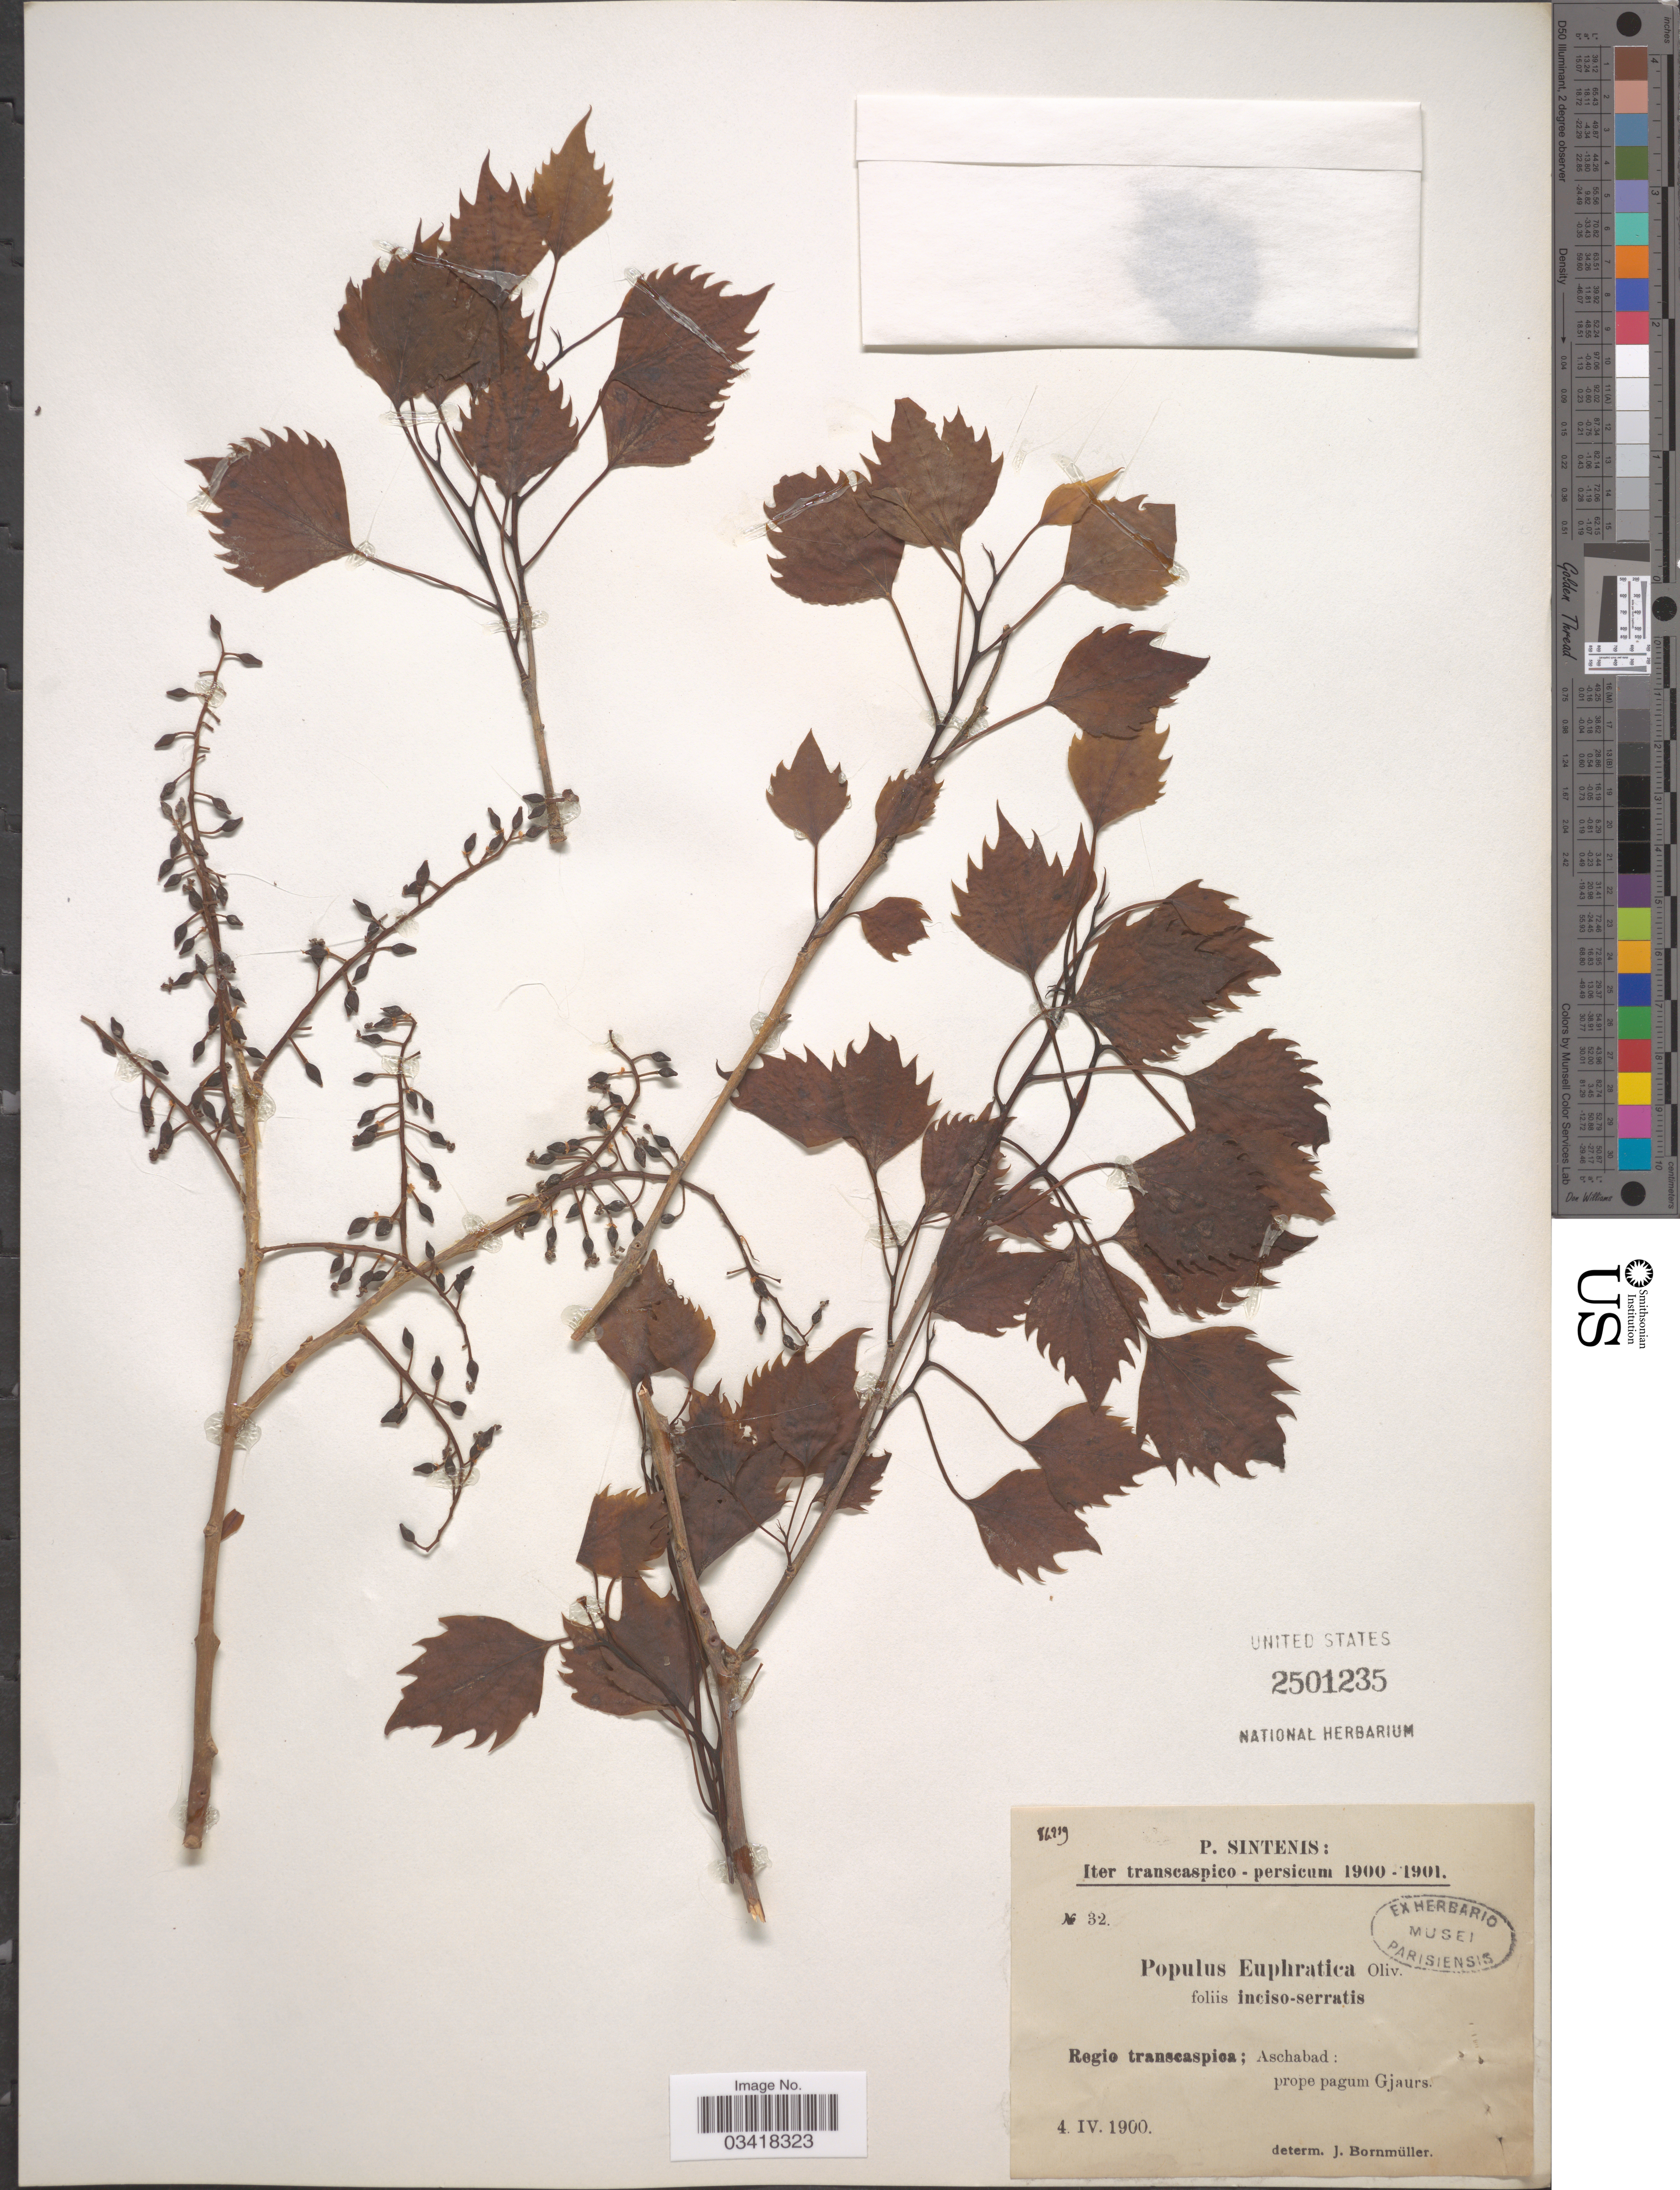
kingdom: Plantae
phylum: Tracheophyta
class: Magnoliopsida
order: Malpighiales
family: Salicaceae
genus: Populus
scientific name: Populus euphratica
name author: Oliv.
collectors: P. Sintenis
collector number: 32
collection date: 1900-04-04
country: Turkmenistan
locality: Transcaspico - persicum. Regio transcaspica; Aschabad: prope pagum Gjaurs.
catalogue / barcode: US 2501235